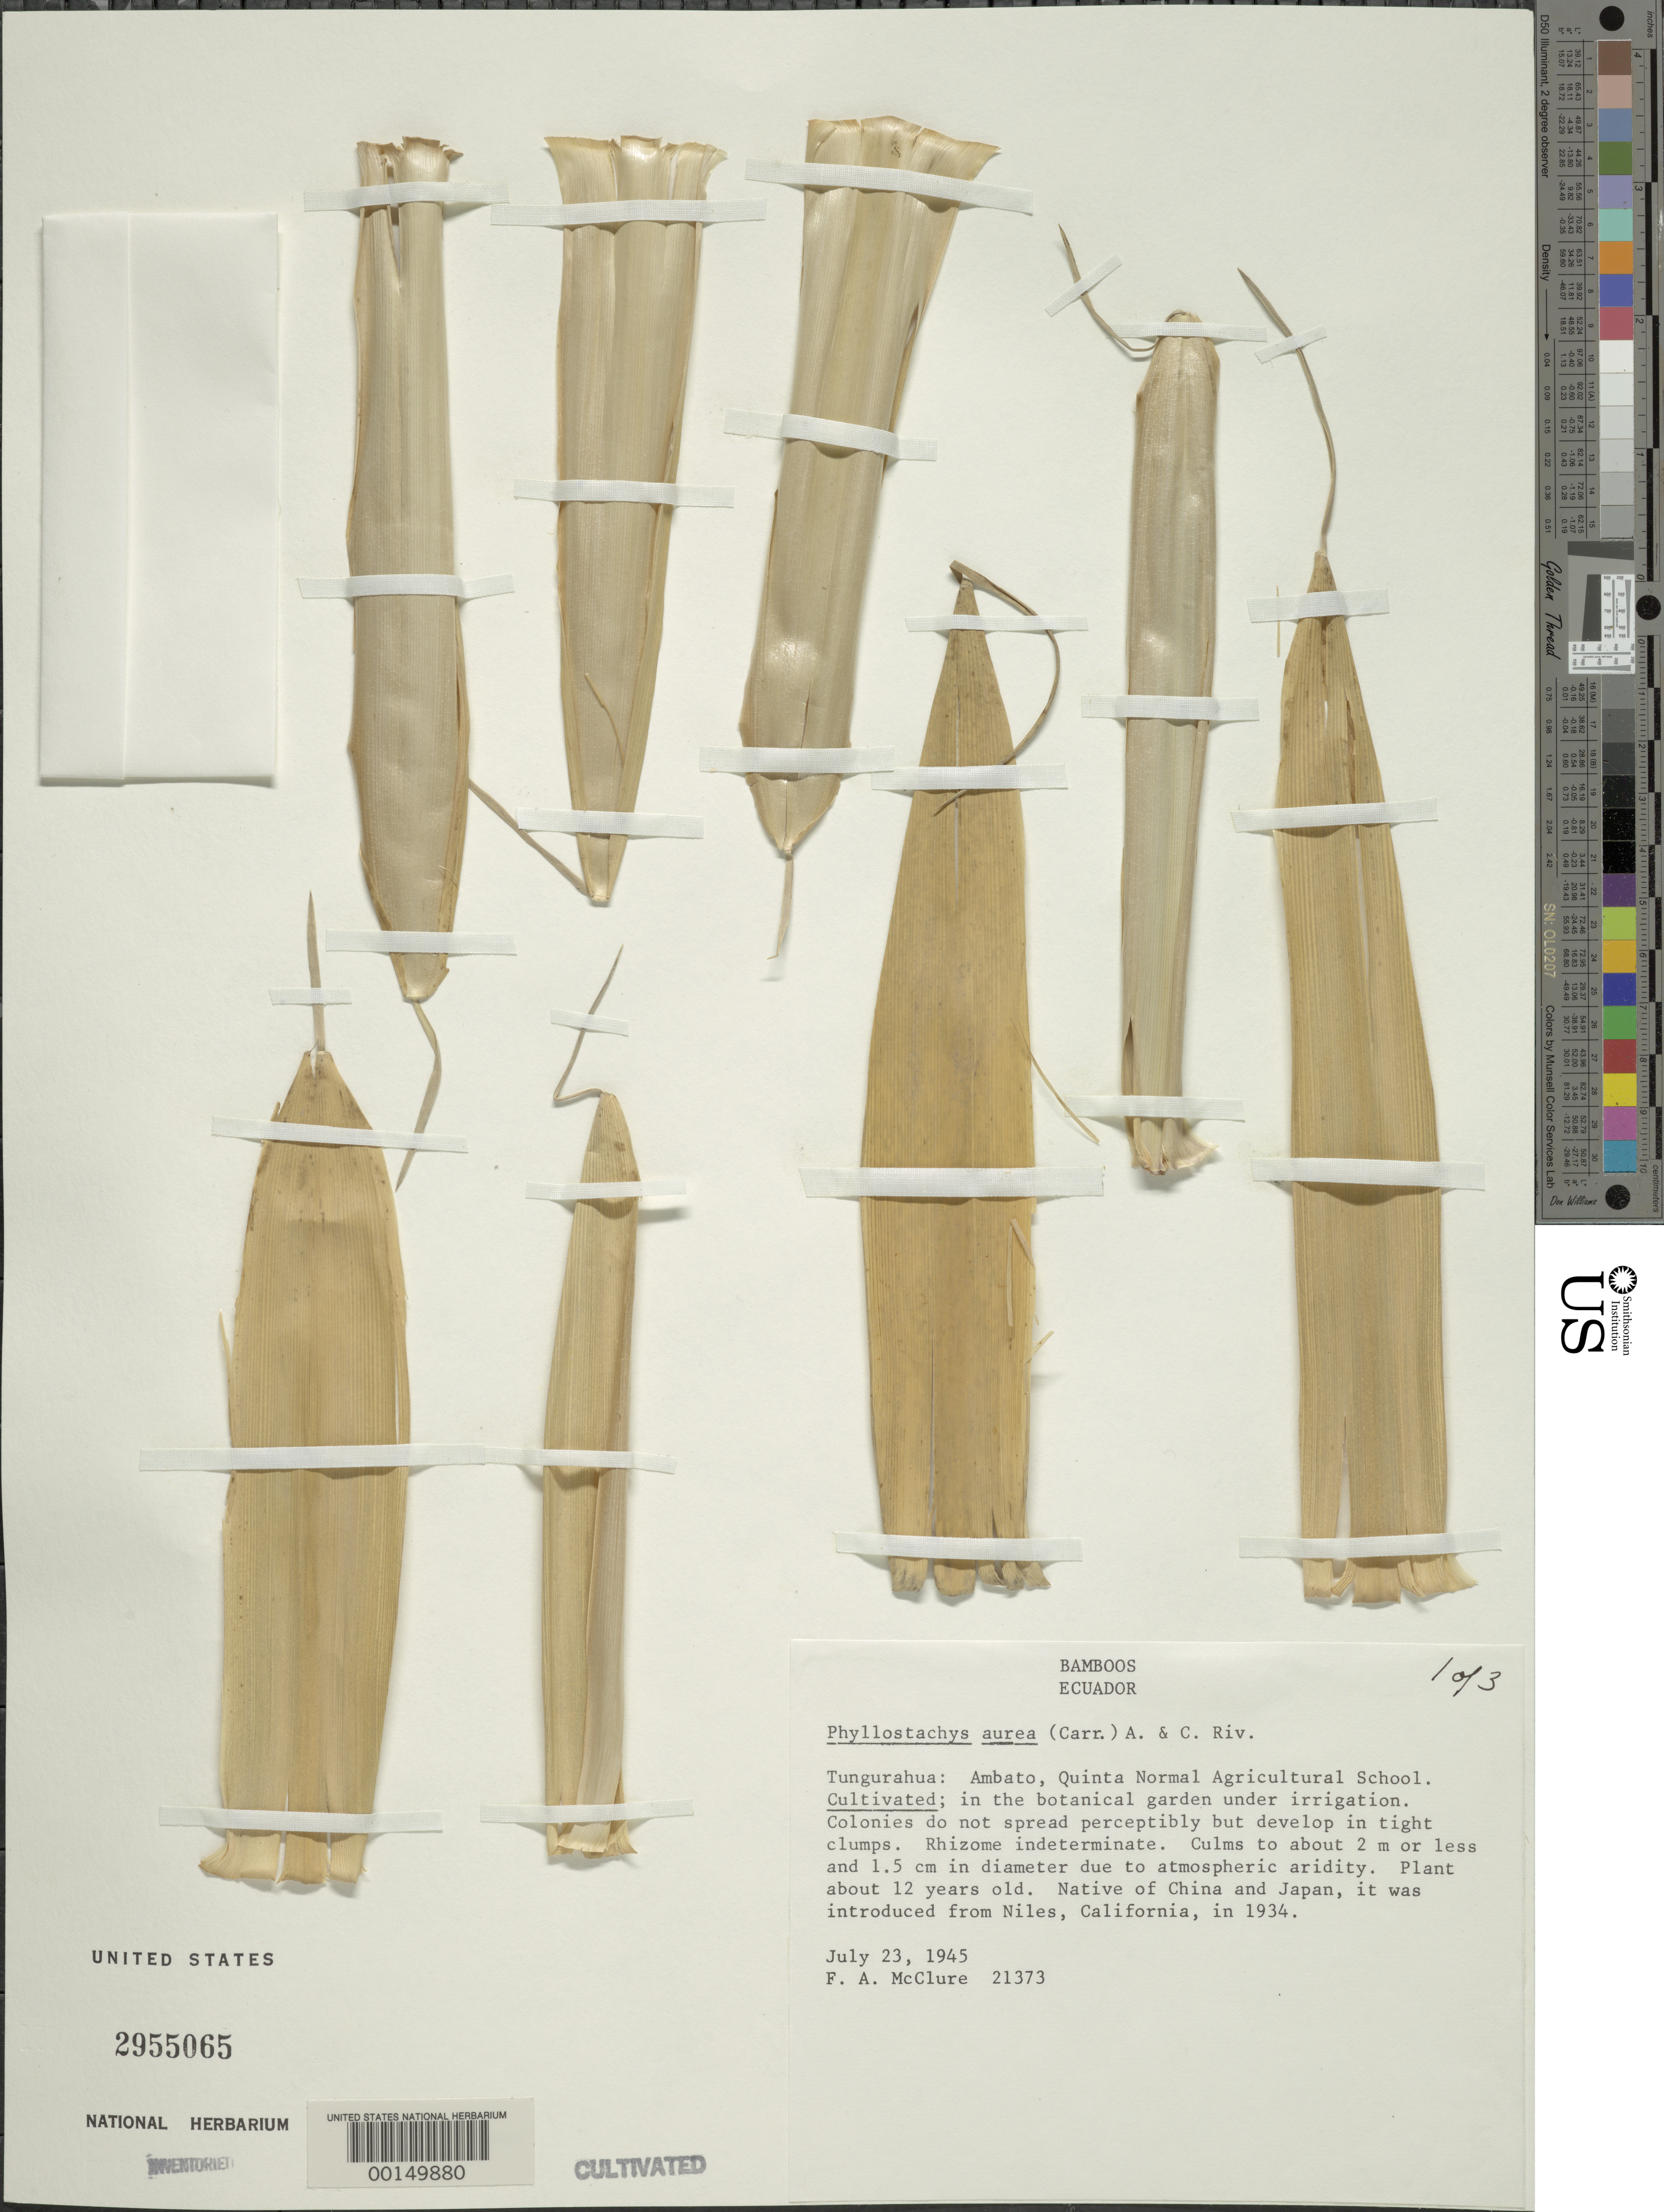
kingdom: Plantae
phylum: Tracheophyta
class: Liliopsida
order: Poales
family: Poaceae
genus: Phyllostachys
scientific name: Phyllostachys aurea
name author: Rivière & C. Rivière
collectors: F. A. McClure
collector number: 21373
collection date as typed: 23 Jul 1945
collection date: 1945-07-23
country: Ecuador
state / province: Tungurahua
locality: Ambato, quinta narmal agricultural school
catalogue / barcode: US 2955065